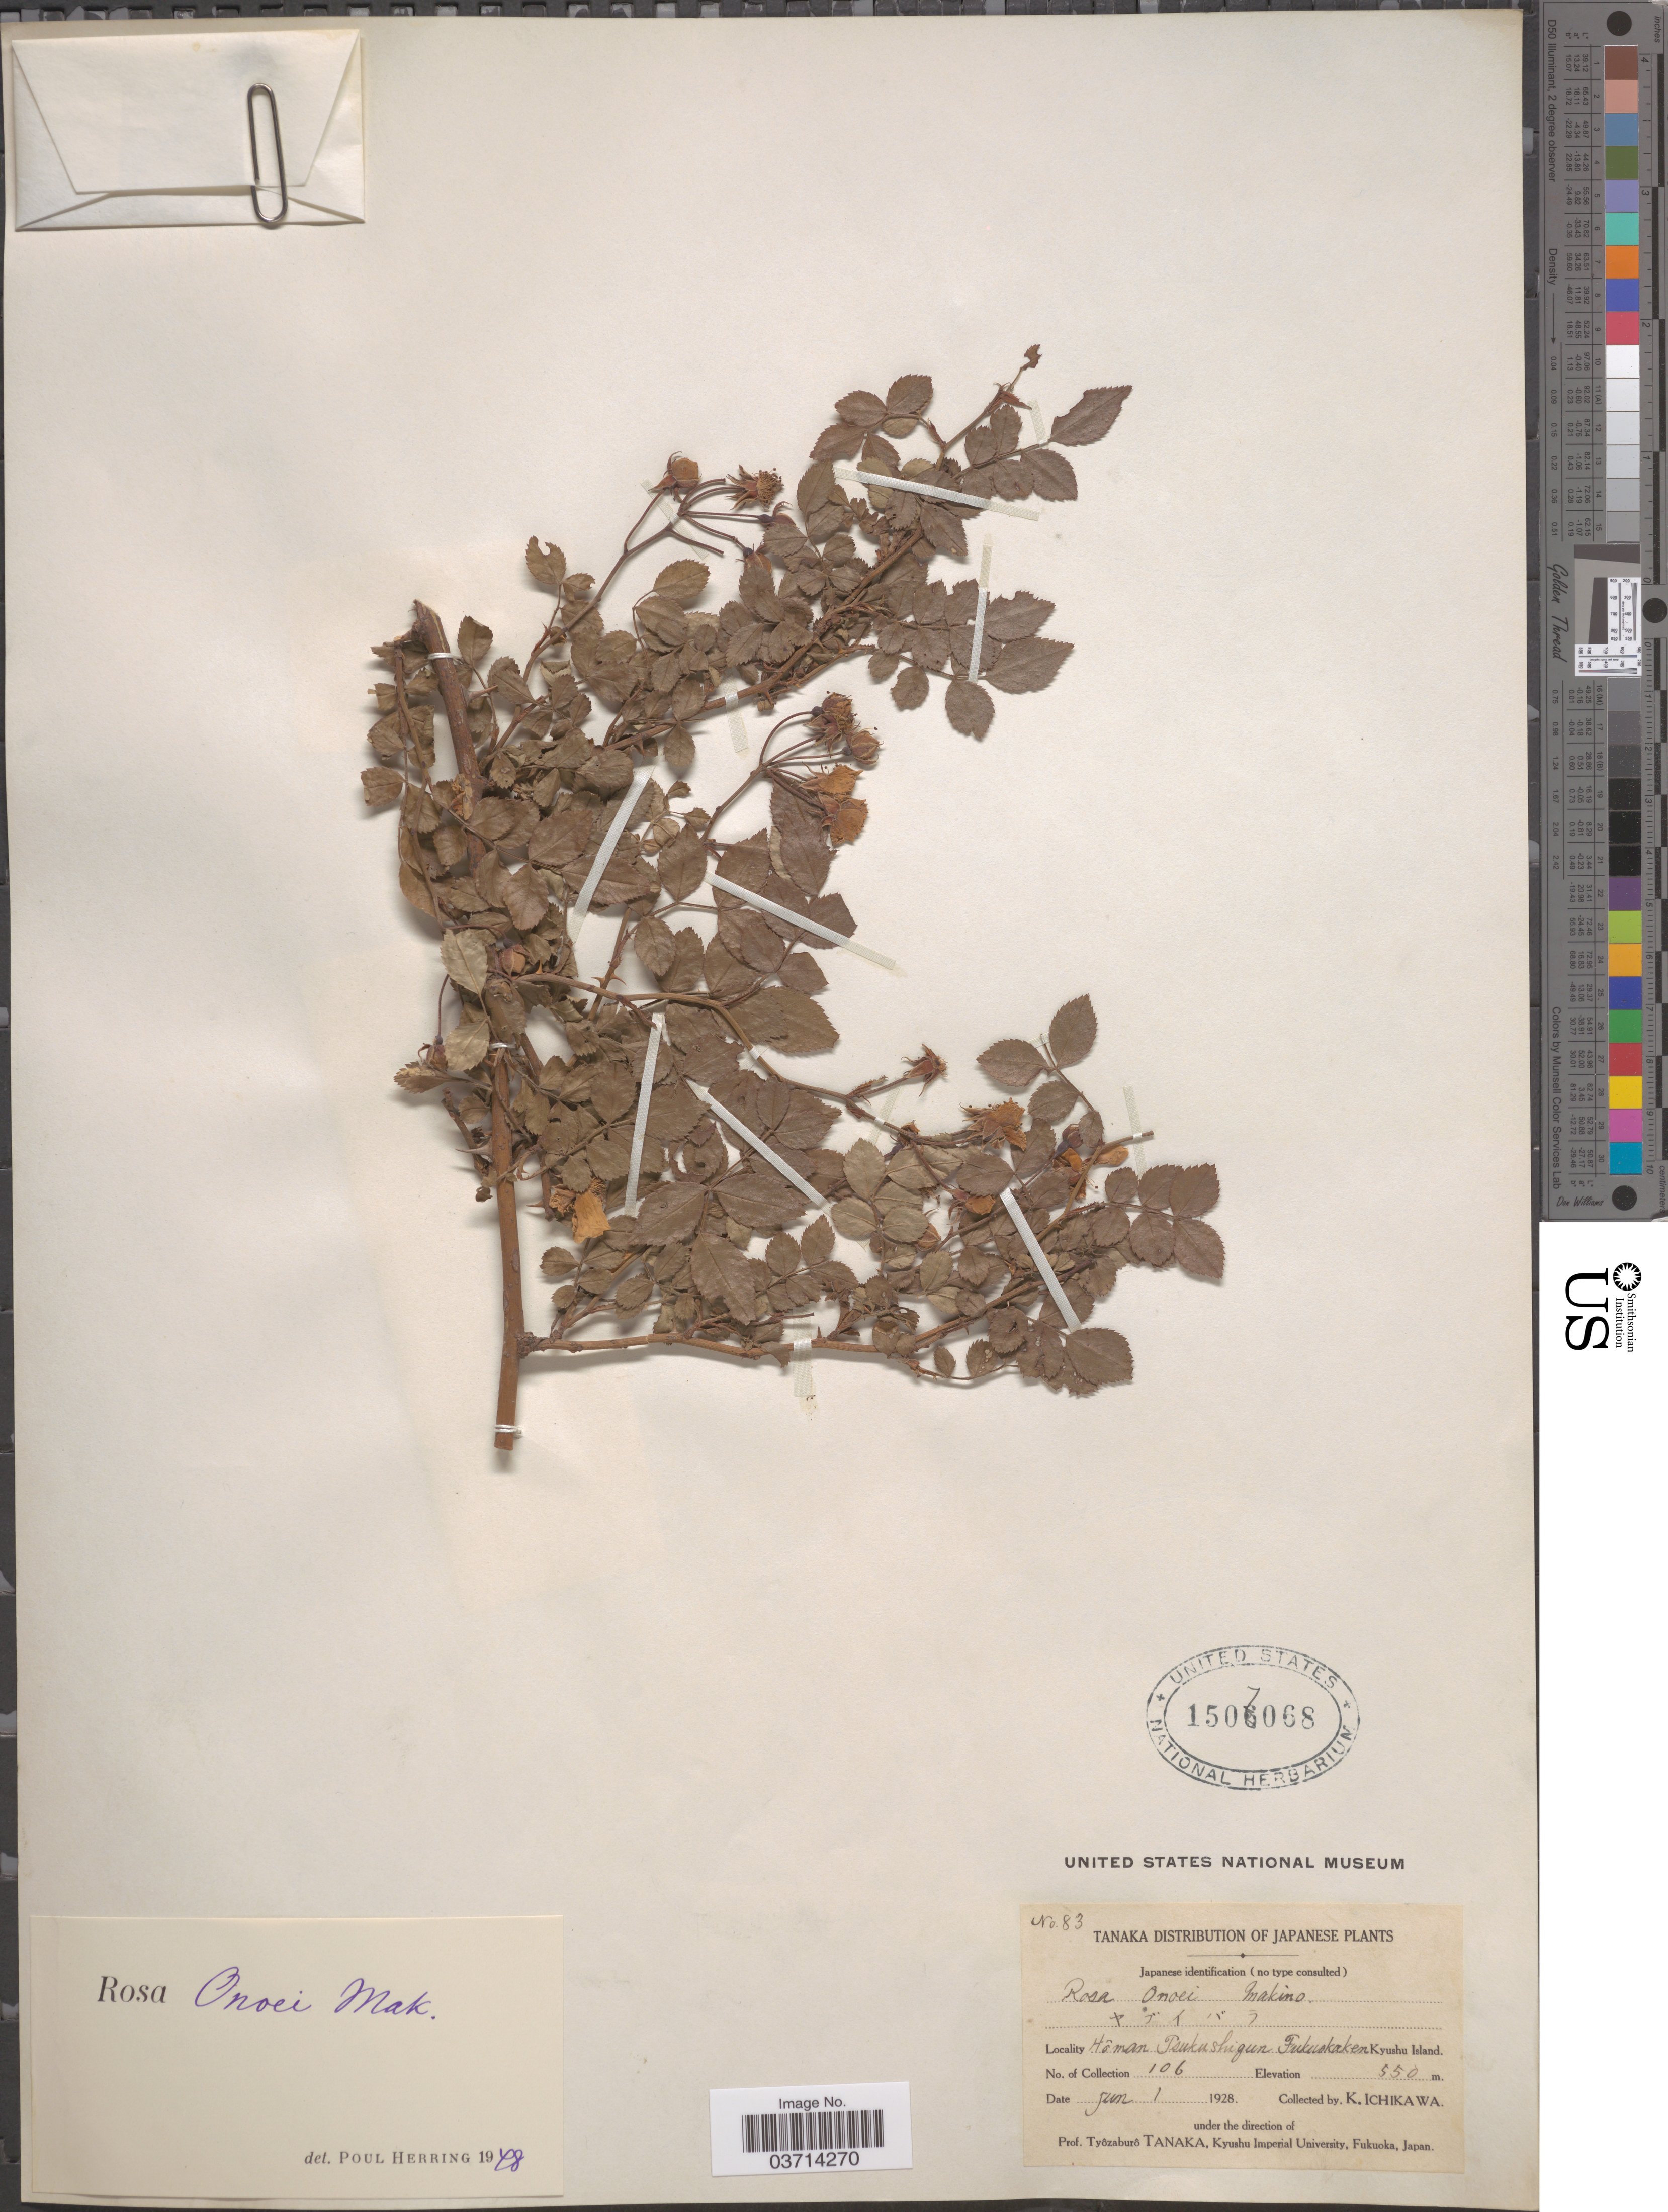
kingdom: Plantae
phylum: Tracheophyta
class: Magnoliopsida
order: Rosales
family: Rosaceae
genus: Rosa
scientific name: Rosa luciae var. onoei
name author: (Makino) Momiy. ex Ohwi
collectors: K. Ichikawa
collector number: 83/106?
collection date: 1928-06-01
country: Japan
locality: Hôman Tsukushigun Fukuskaken Kyushu Island.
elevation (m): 550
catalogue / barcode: US 1507068